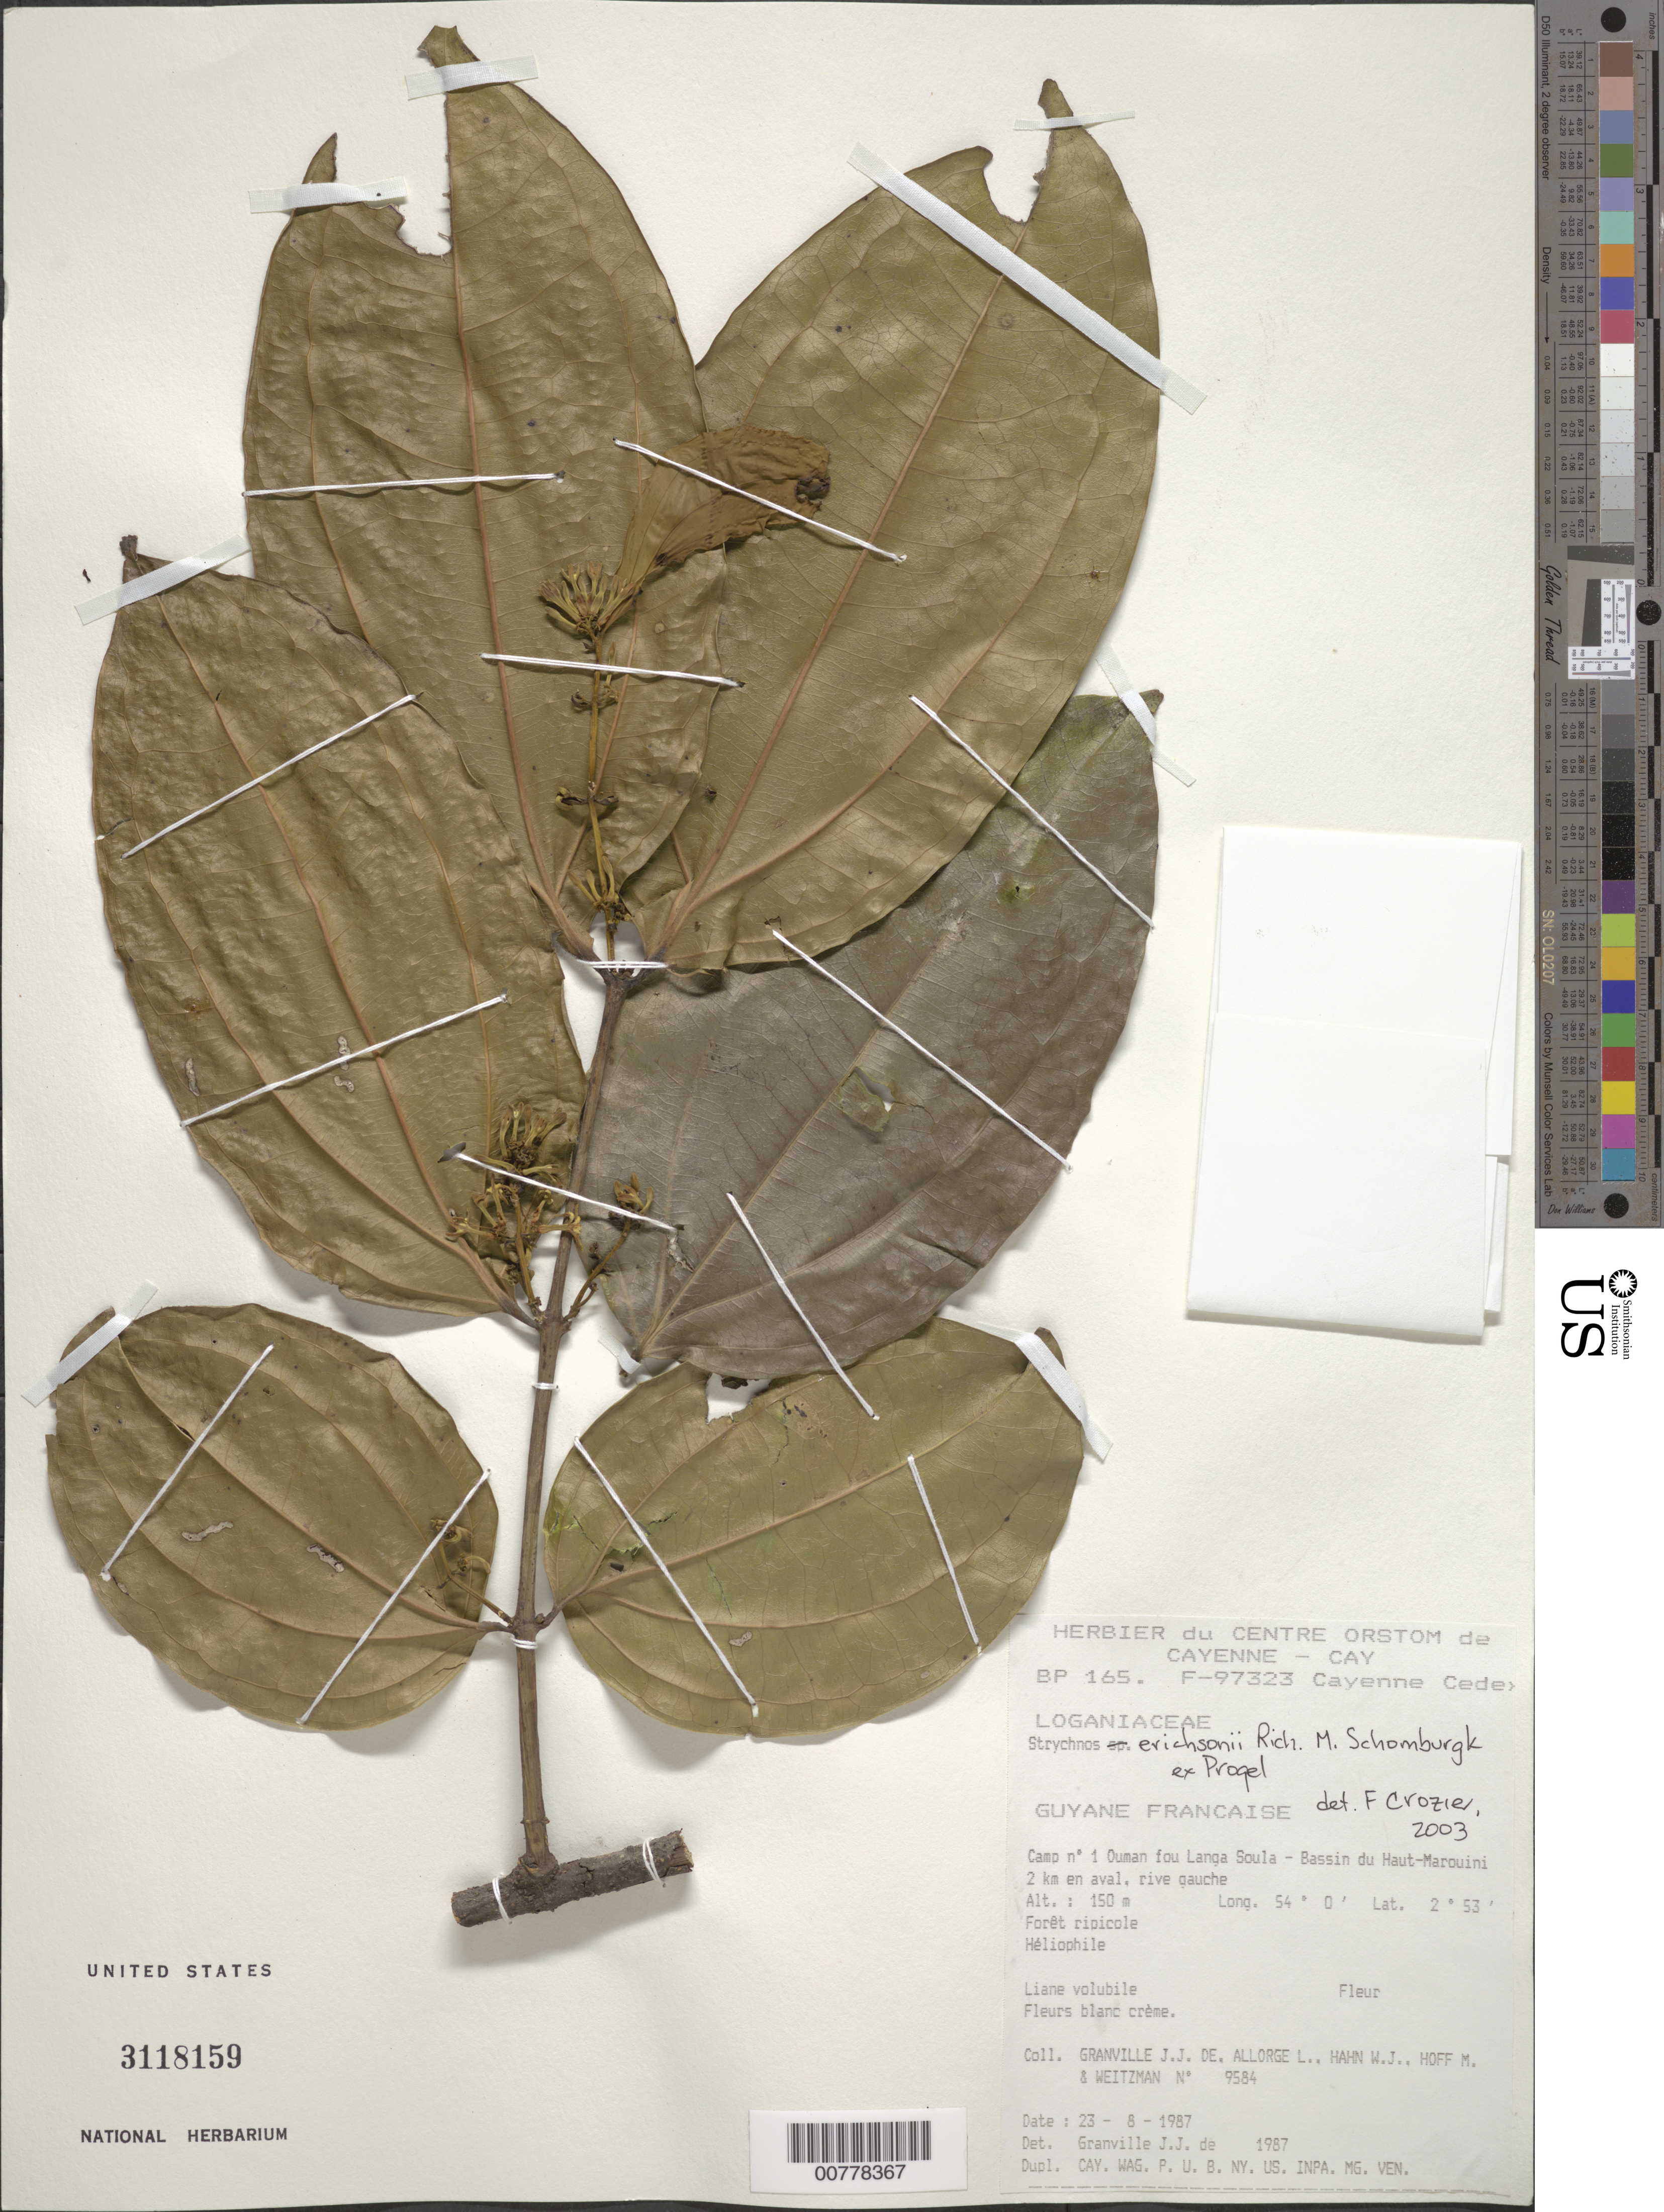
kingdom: Plantae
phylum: Tracheophyta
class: Magnoliopsida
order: Gentianales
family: Loganiaceae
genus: Strychnos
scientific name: Strychnos erichsonii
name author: R.H. Schomb. ex Progel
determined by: Crozier, F.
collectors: J.-J. de Granville, L. Allorge, W. J. Hahn, M. Hoff & A. L. Weitzman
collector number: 9584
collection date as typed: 23-Aug-87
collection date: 1987-08-23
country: French Guiana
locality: Ouman fou Langa Soula, Camp #1, Bassin du Haut-Marouini, 2 km en aval, rive gauche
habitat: Forêt ripicole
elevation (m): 150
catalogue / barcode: US 3118159